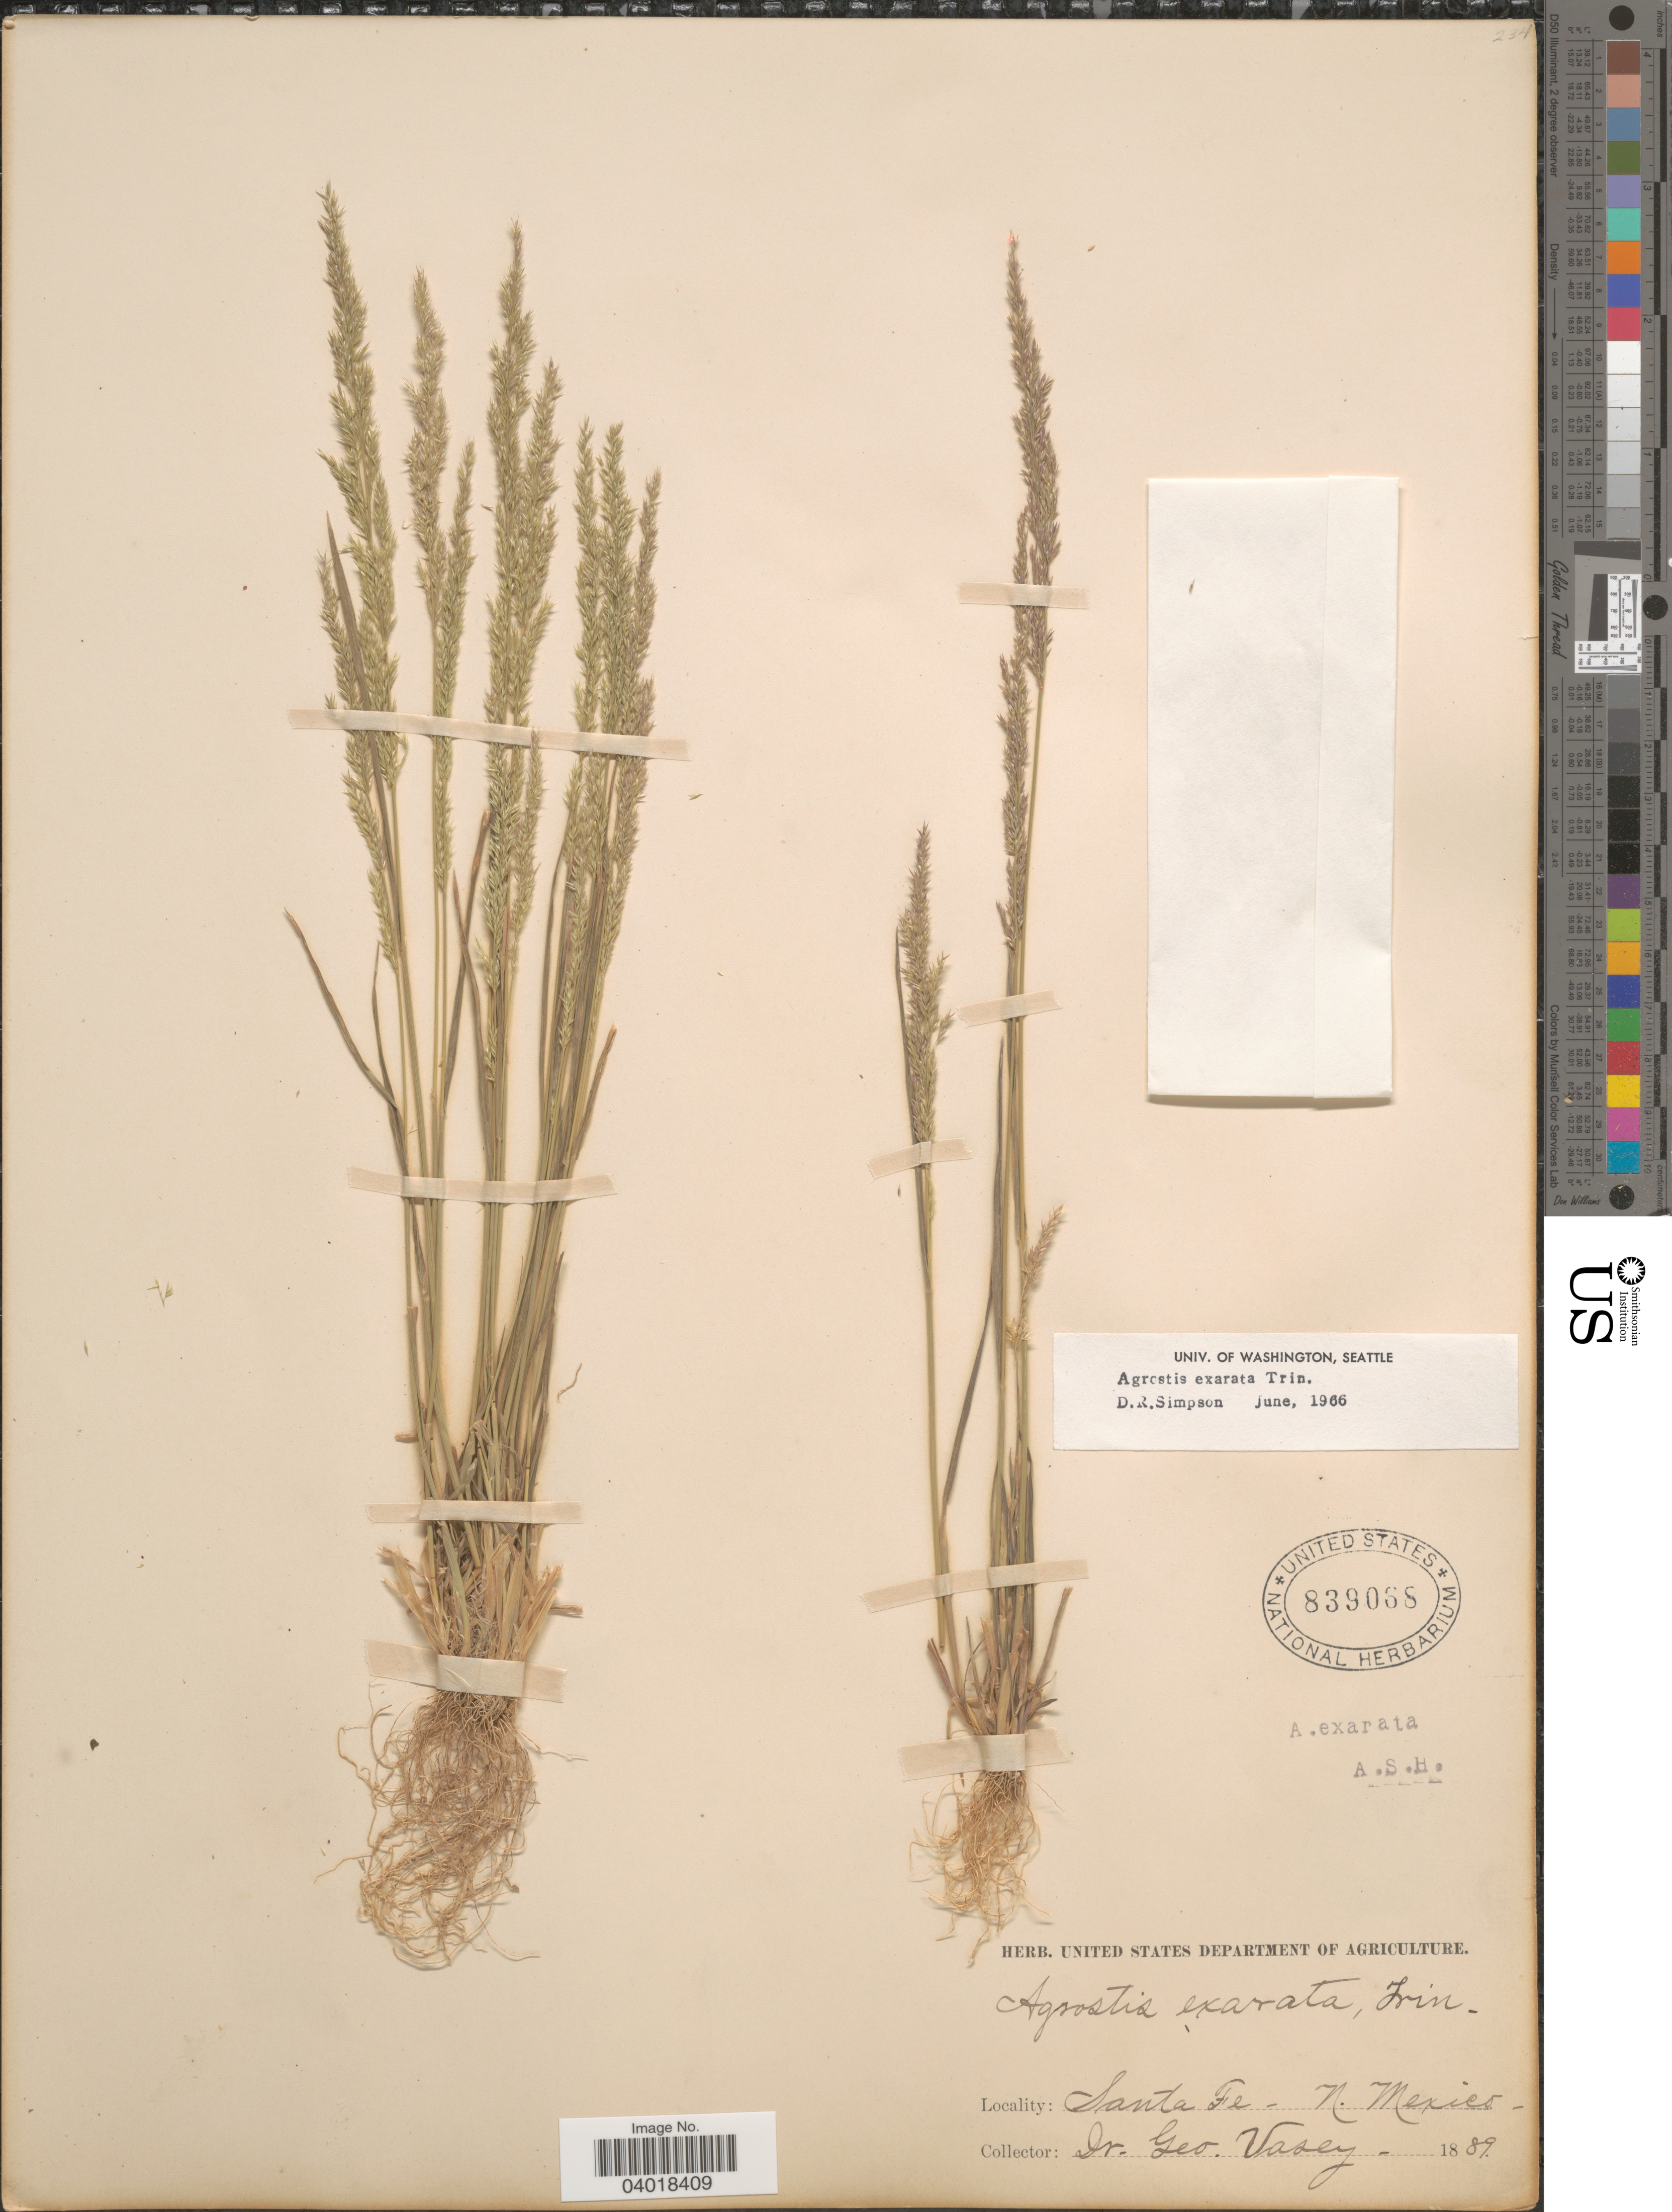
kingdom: Plantae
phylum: Tracheophyta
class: Liliopsida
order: Poales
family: Poaceae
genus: Agrostis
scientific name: Agrostis exarata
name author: Trin.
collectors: G. R. Vasey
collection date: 1889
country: United States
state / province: New Mexico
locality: Santa Fe.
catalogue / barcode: US 839068